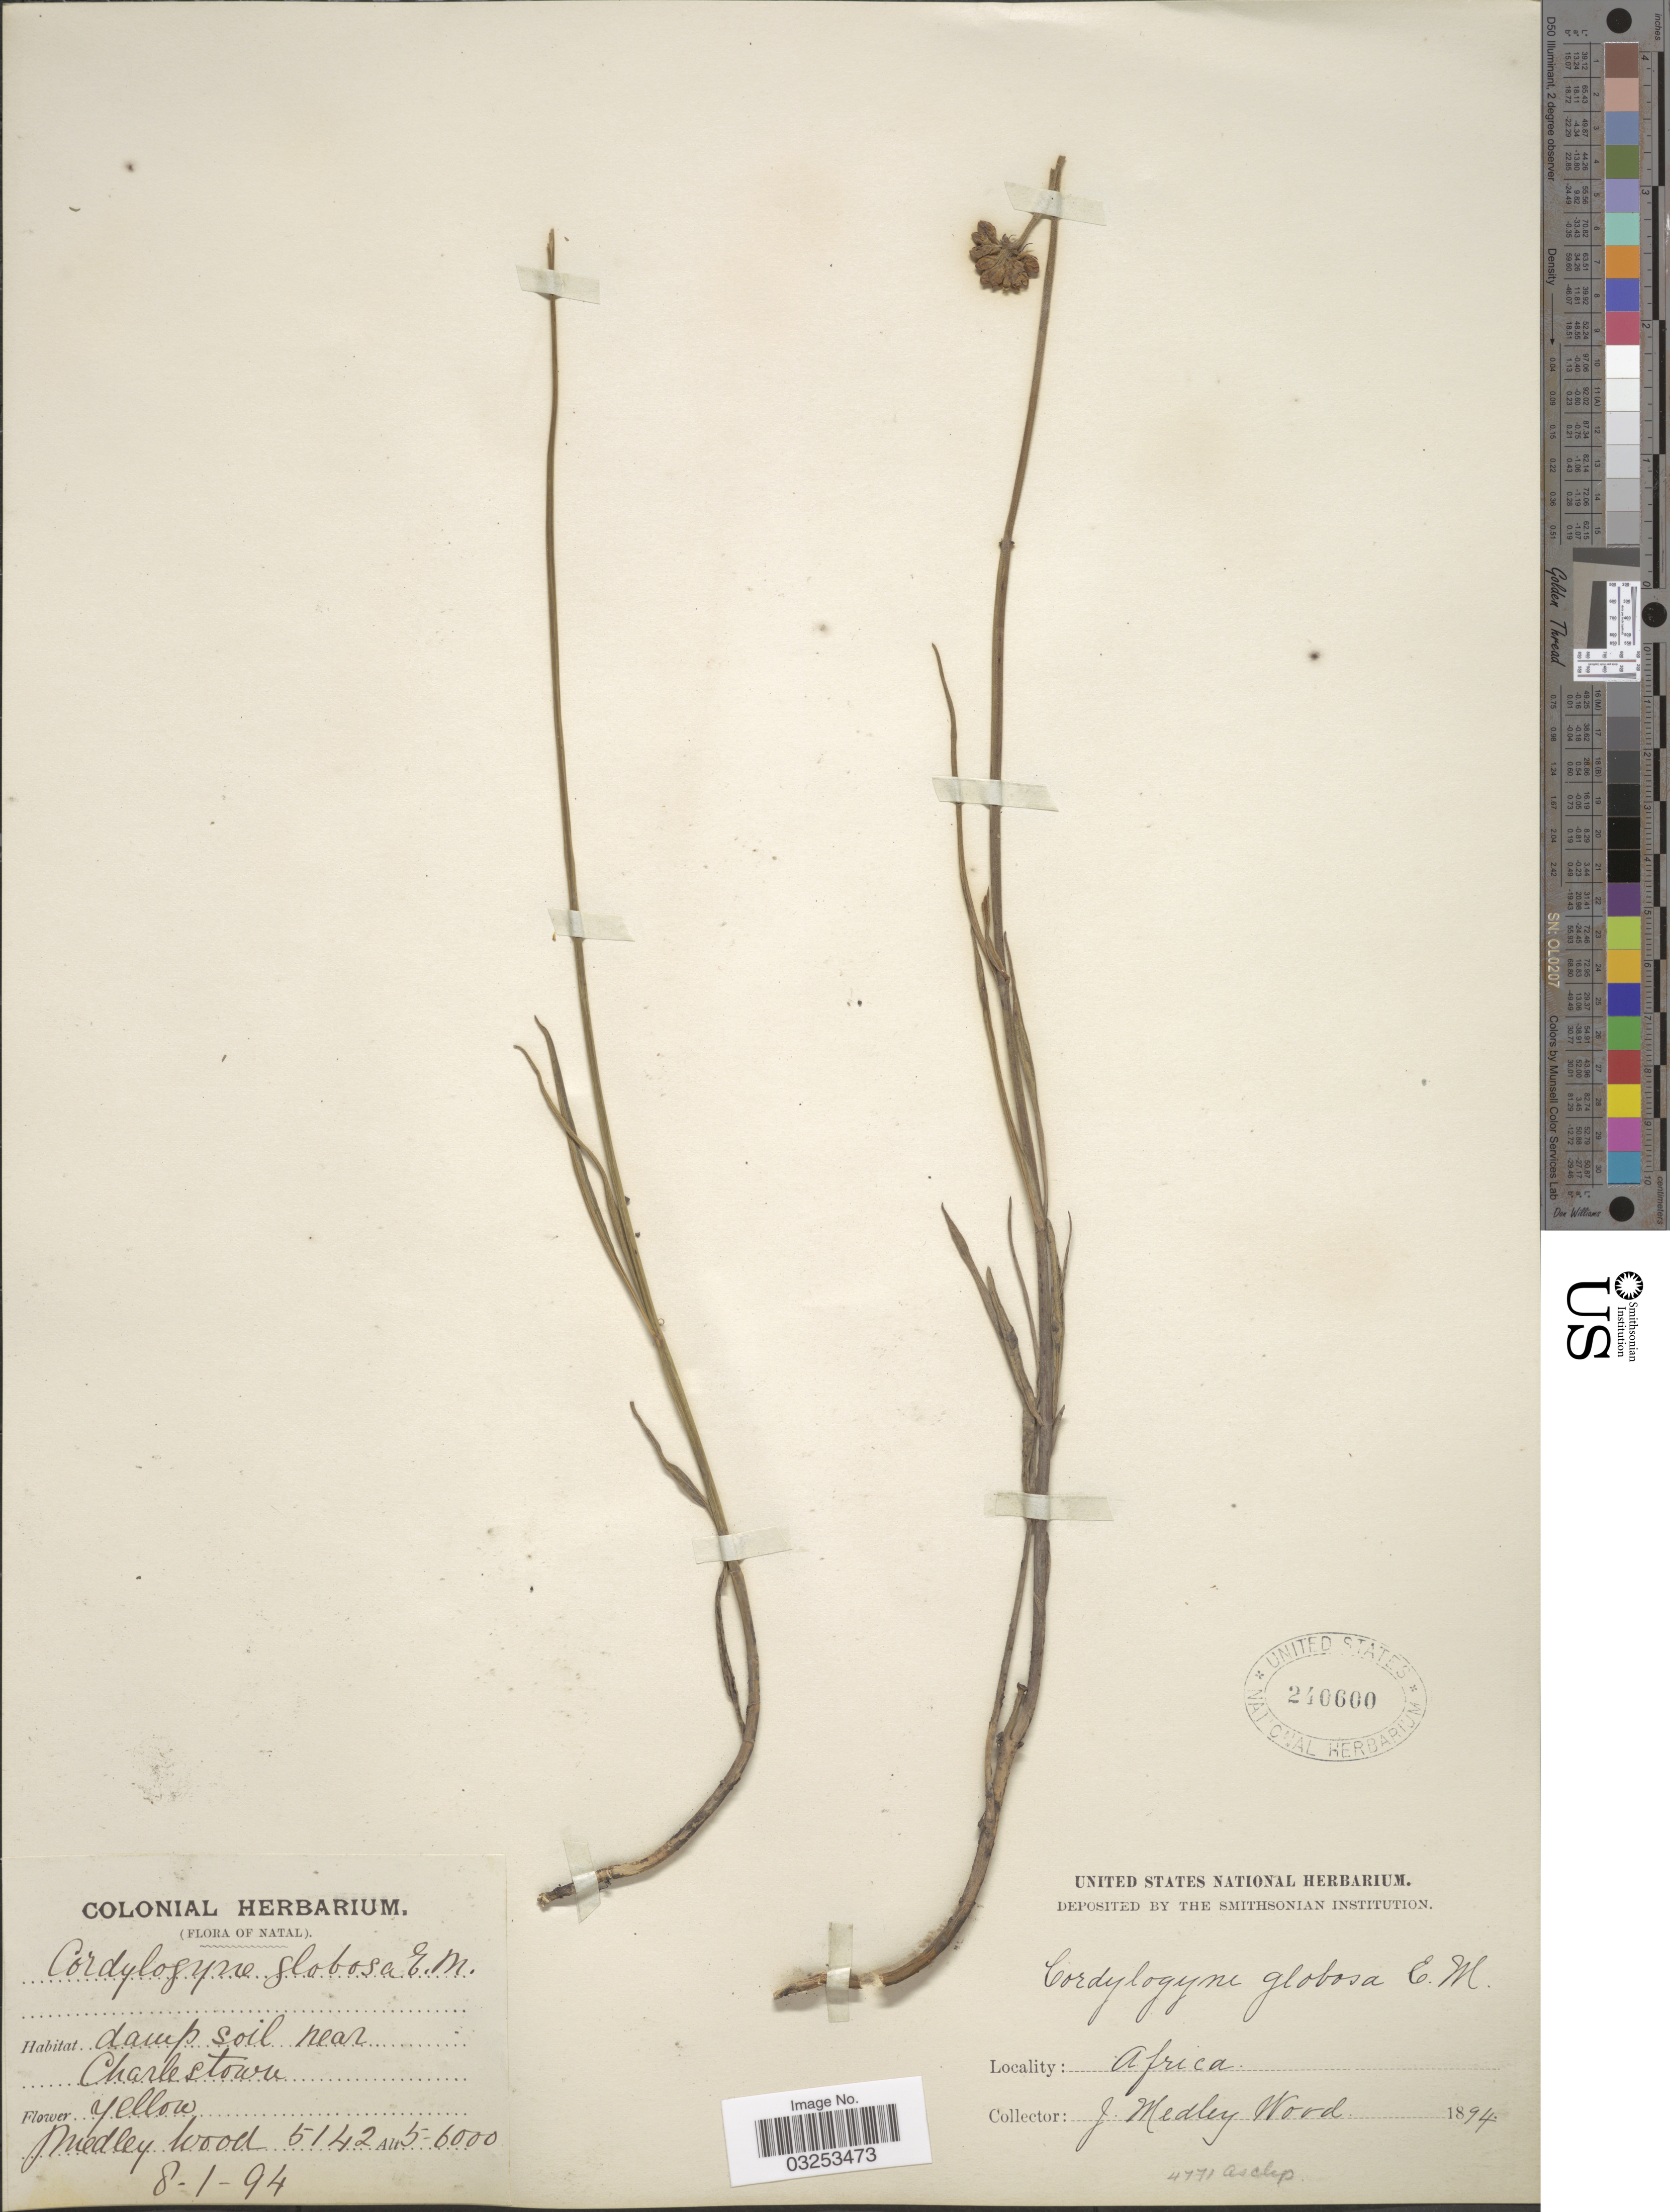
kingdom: Plantae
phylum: Tracheophyta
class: Magnoliopsida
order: Gentianales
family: Apocynaceae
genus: Cordylogyne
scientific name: Cordylogyne globosa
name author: E. Mey.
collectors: J. Medley Wood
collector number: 5142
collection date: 1894-01-08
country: South Africa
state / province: KwaZulu-Natal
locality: Natal, near Charlestown.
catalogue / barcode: US 240600